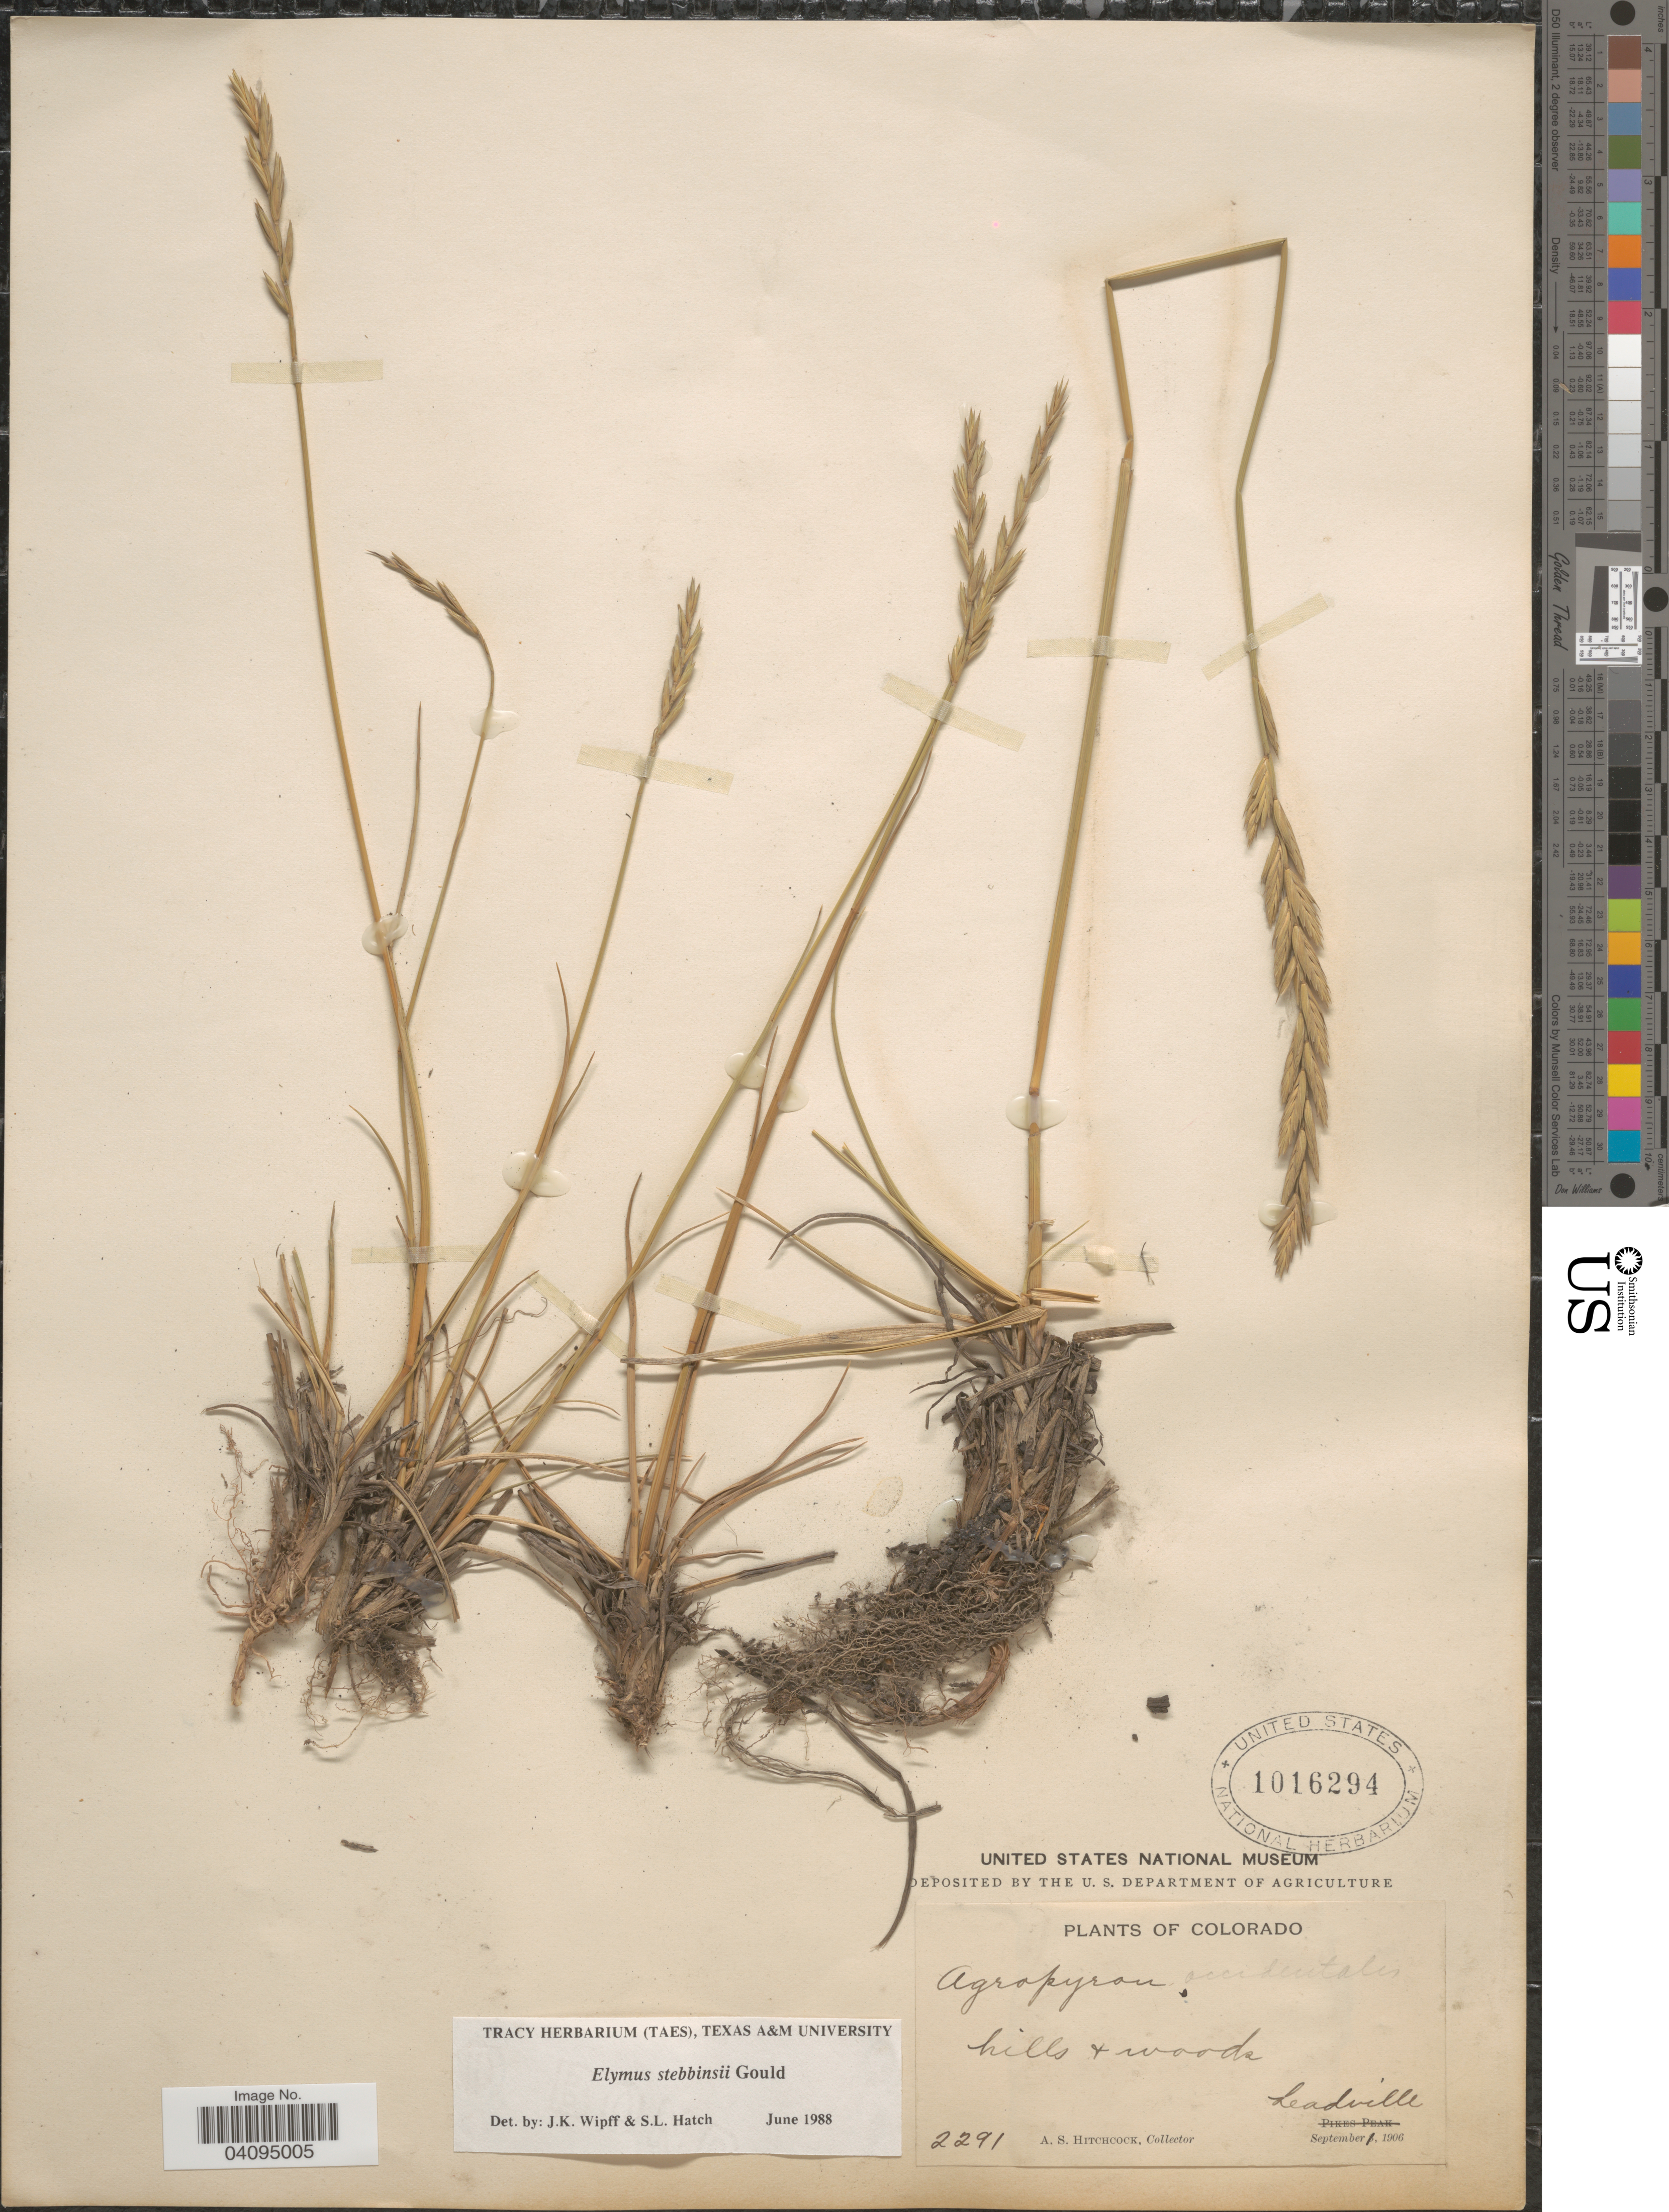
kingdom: Plantae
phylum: Tracheophyta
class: Liliopsida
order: Poales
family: Poaceae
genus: Elymus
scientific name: Elymus stebbinsii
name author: Gould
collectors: A. S. Hitchcock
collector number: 2291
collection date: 1906-09-01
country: United States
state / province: Colorado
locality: Leadville.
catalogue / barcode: US 1016294